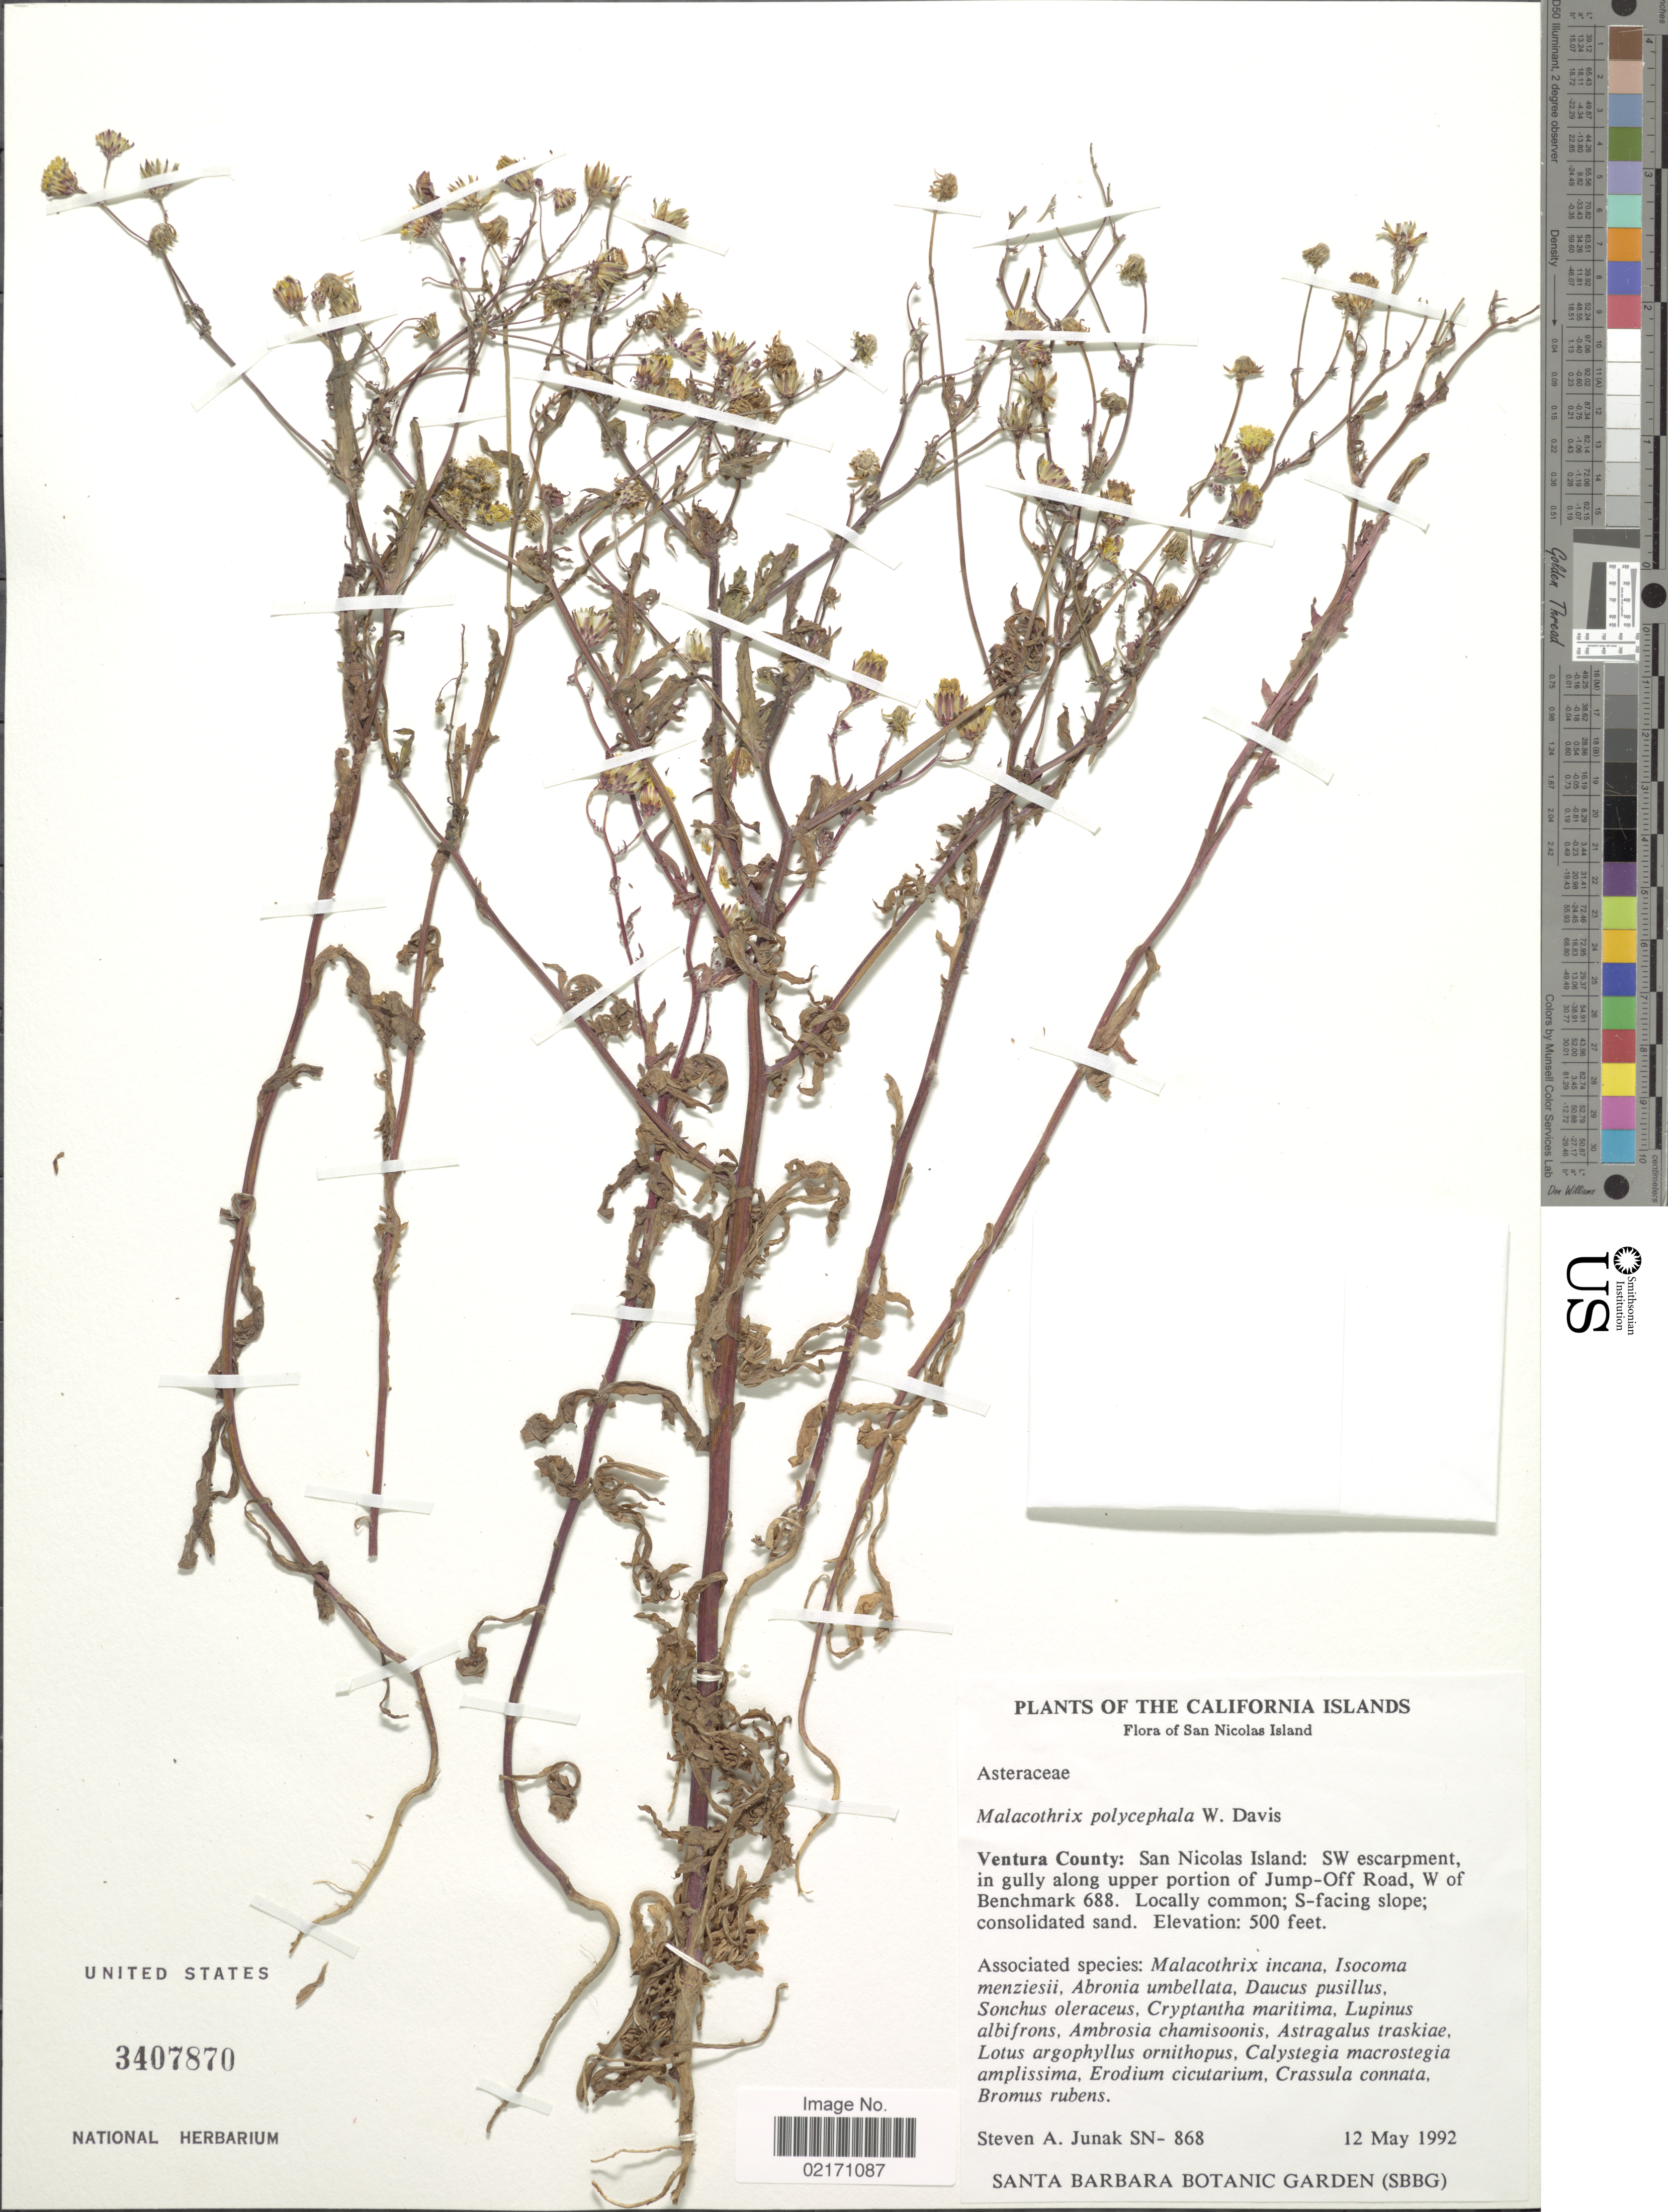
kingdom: Plantae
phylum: Tracheophyta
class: Magnoliopsida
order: Asterales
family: Asteraceae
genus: Malacothrix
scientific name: Malacothrix sp.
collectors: S. Junak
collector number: SN-868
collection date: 1992-05-12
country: United States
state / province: California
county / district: Ventura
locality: California Islands, San Nicolas Island, Ventura County, SW escarpment, Jump-Off Road, W of Benchmark 688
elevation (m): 152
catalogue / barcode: US 3407870